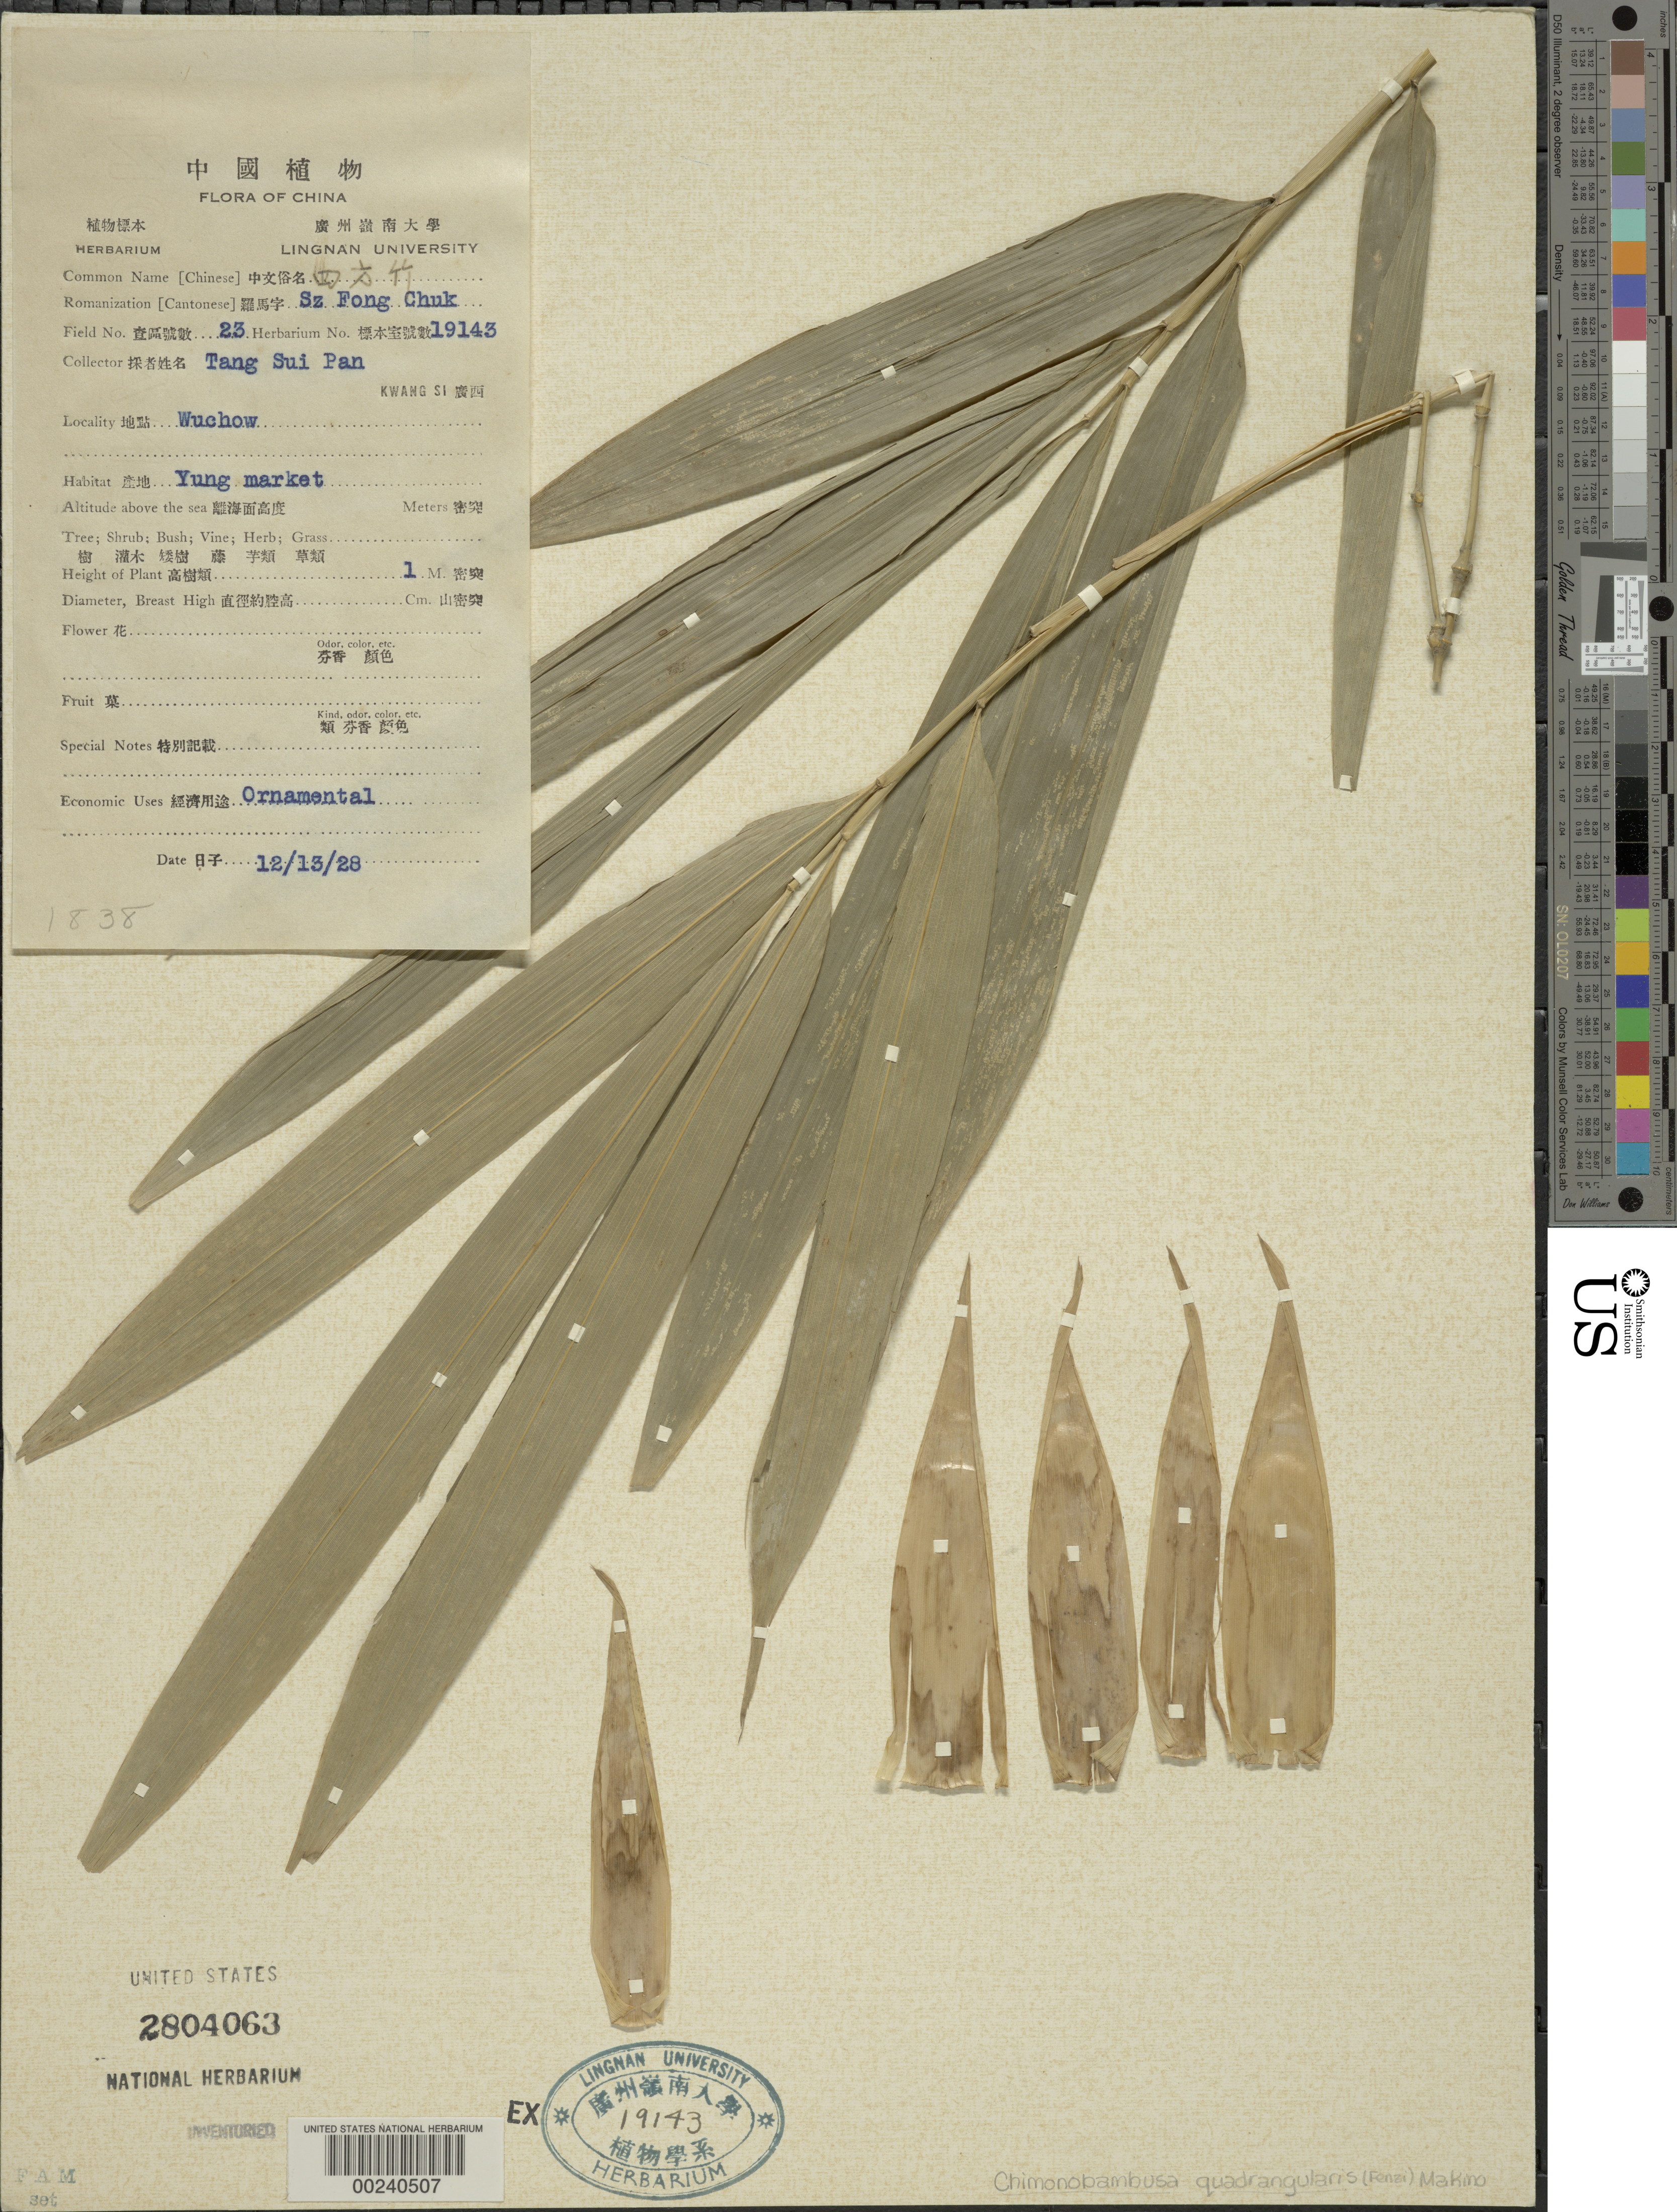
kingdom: Plantae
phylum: Tracheophyta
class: Liliopsida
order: Poales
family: Poaceae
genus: Chimonobambusa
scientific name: Chimonobambusa quadrangularis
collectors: S. P. Tang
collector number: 23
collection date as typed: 13 Dec 1928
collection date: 1928-12-13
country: China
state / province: Jiangxi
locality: Wuchow, kwang si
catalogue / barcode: US 2804063